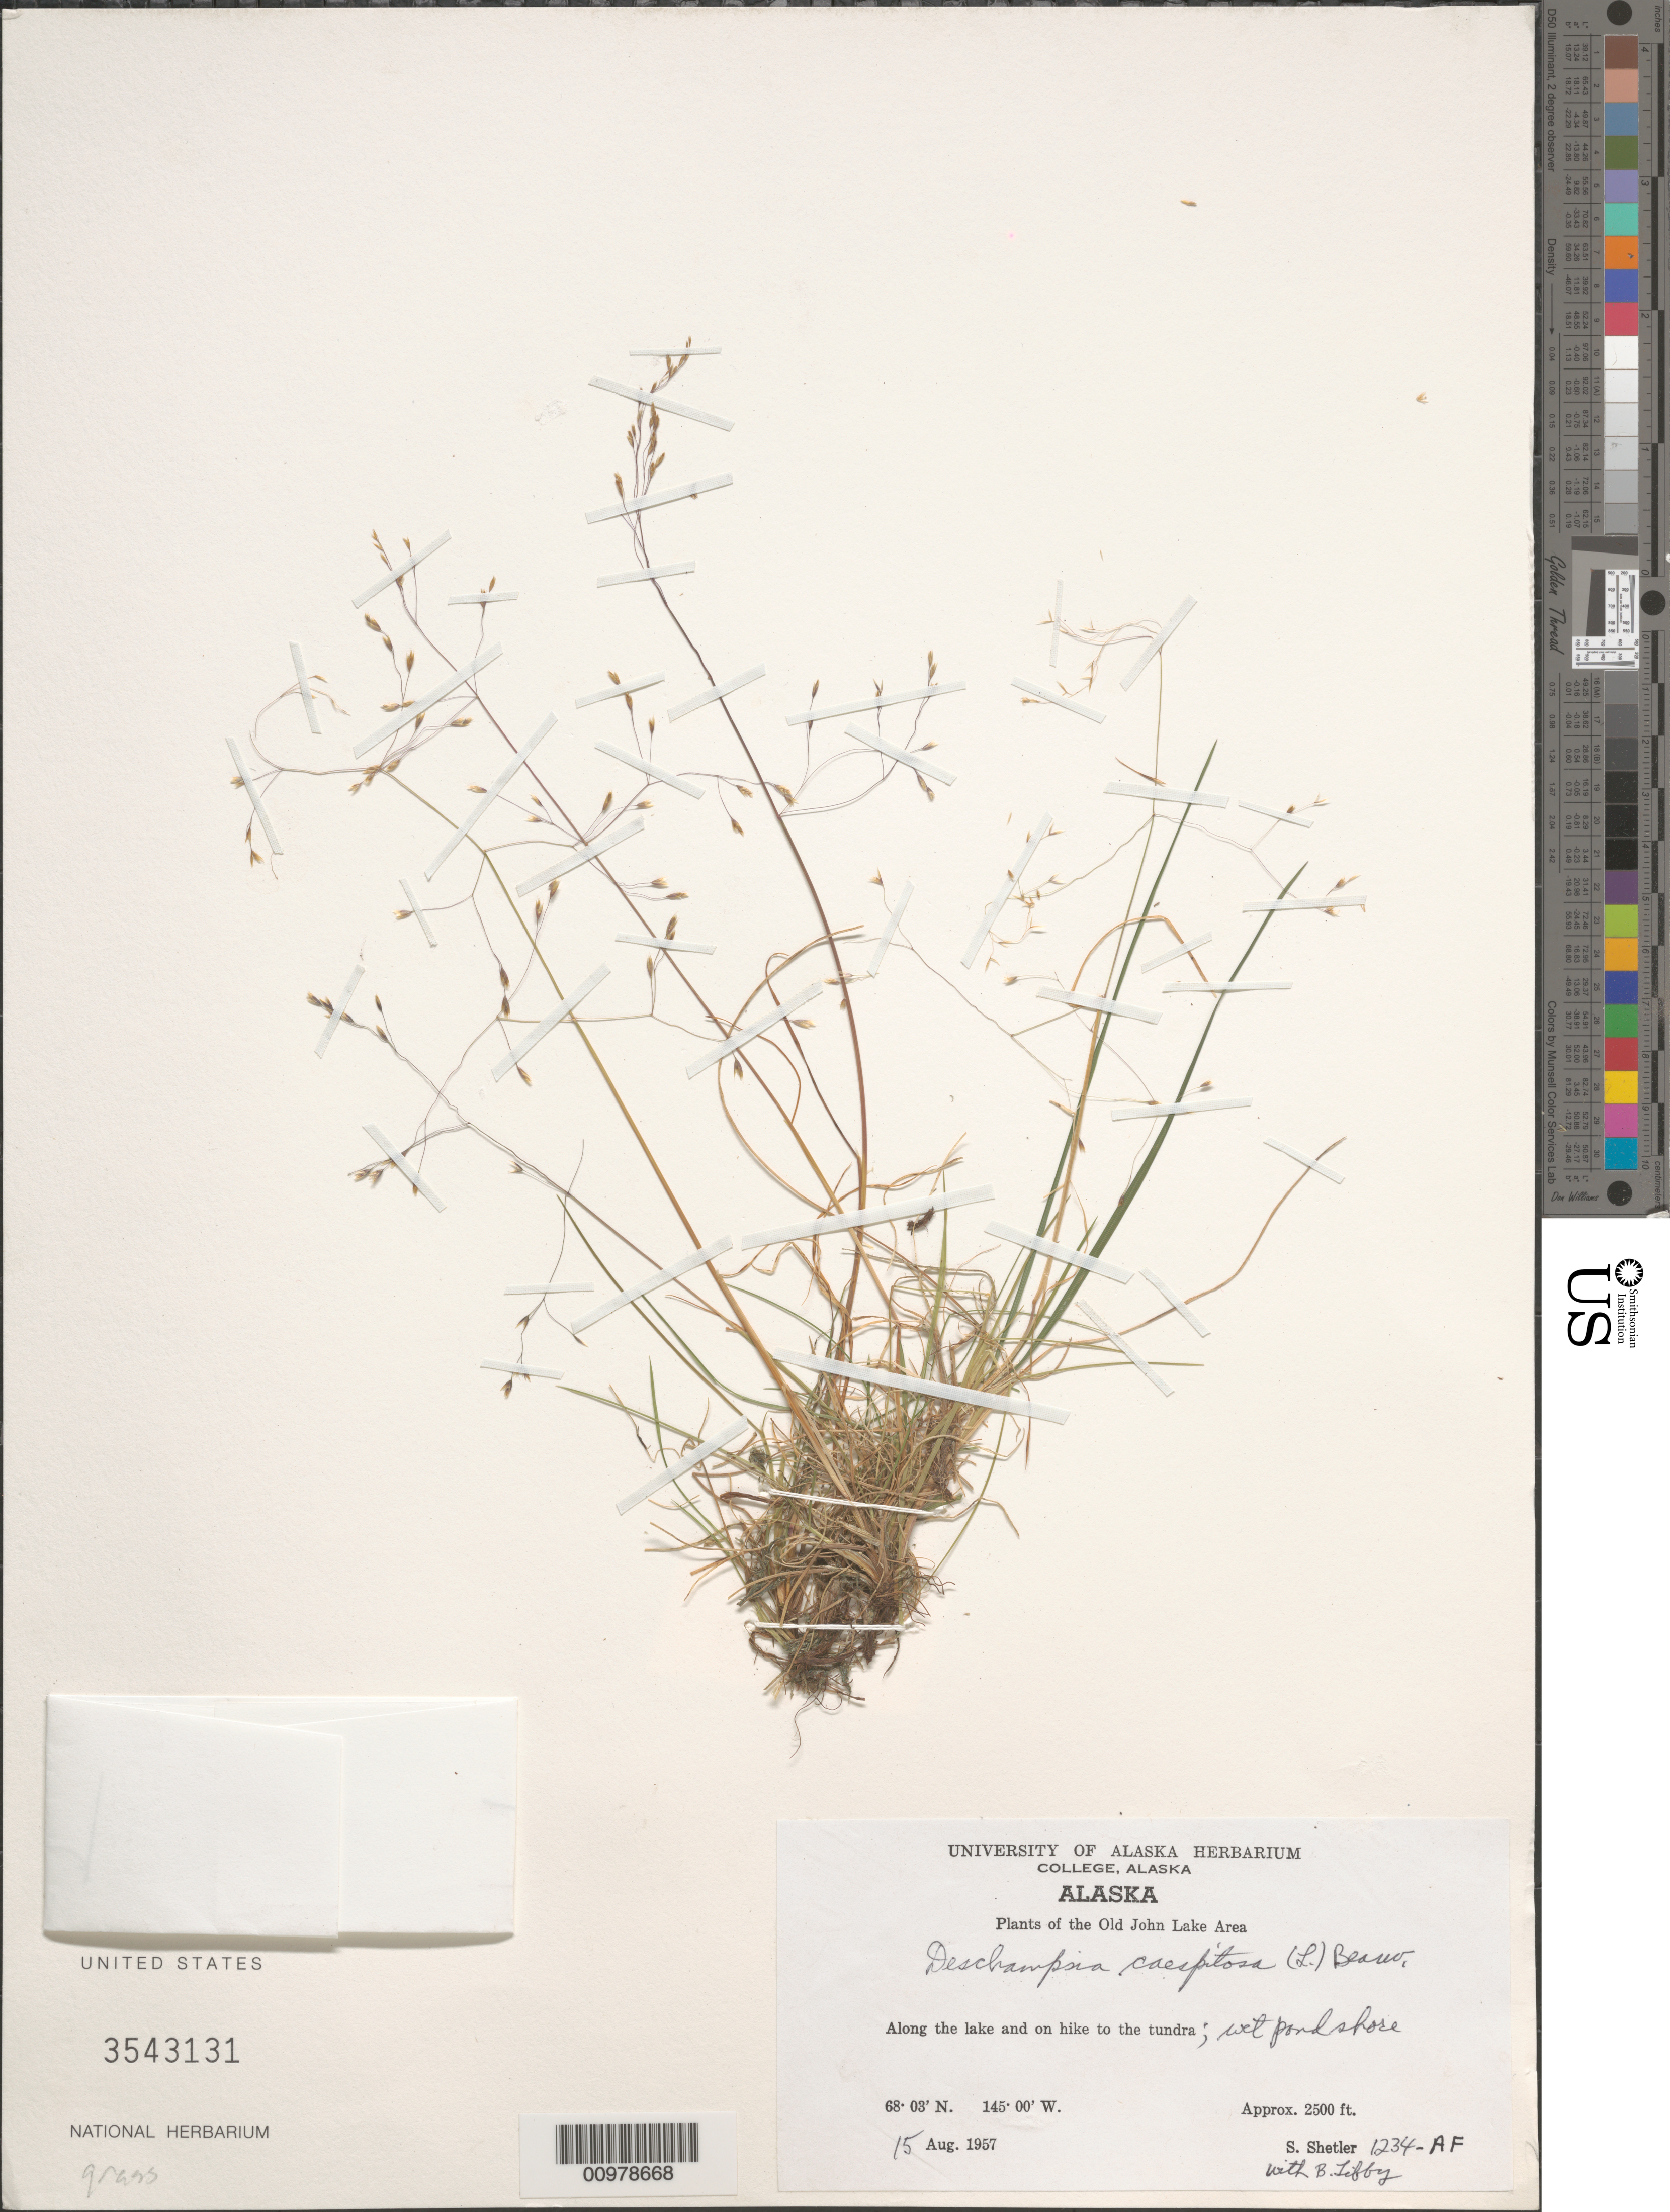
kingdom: Plantae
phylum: Tracheophyta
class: Liliopsida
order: Poales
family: Poaceae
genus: Deschampsia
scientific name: Deschampsia cespitosa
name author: (L.) P. Beauv.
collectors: S. Shetler & B. Libby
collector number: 1234-AF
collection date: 1957-08-15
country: United States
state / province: Alaska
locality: Old John Lake Area. Along the lanke and hike to the tundra.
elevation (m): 762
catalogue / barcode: US 3543131